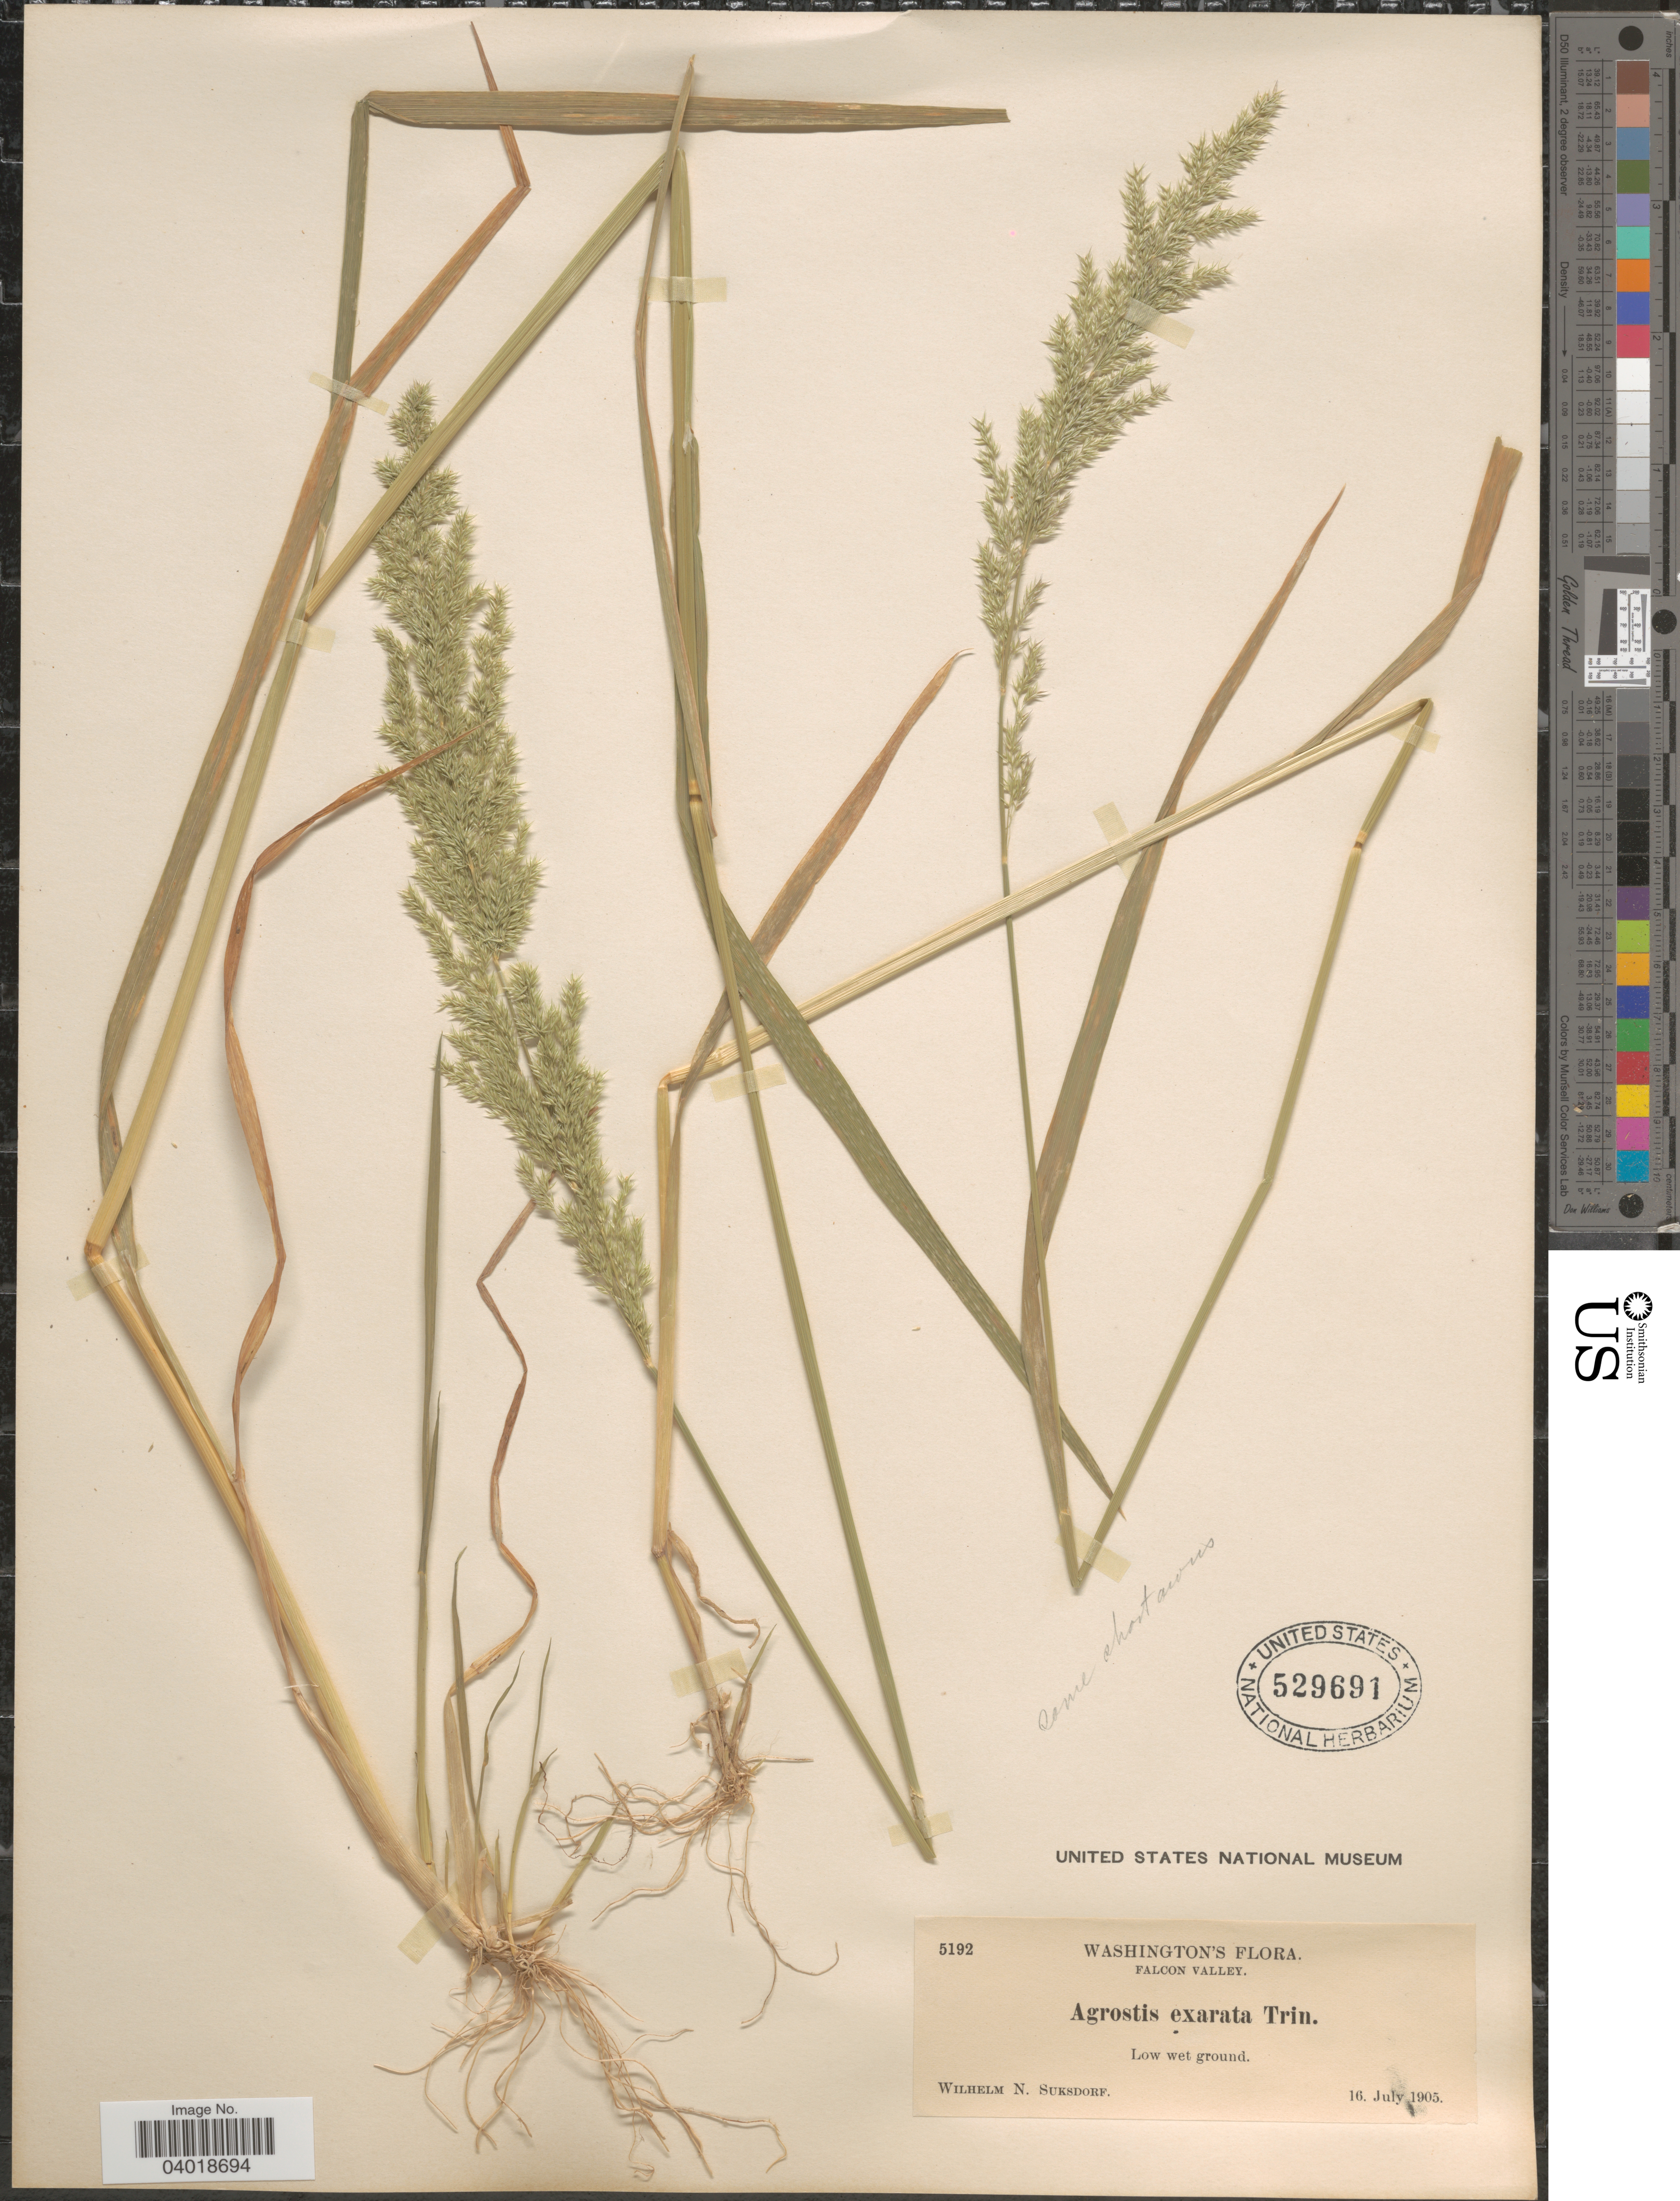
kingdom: Plantae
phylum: Tracheophyta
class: Liliopsida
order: Poales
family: Poaceae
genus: Agrostis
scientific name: Agrostis exarata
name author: Trin.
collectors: W. N. Suksdorf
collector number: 5192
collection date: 1905-07-16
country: United States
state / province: Washington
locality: Falcon Valley. Low wet ground.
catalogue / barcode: US 1529691